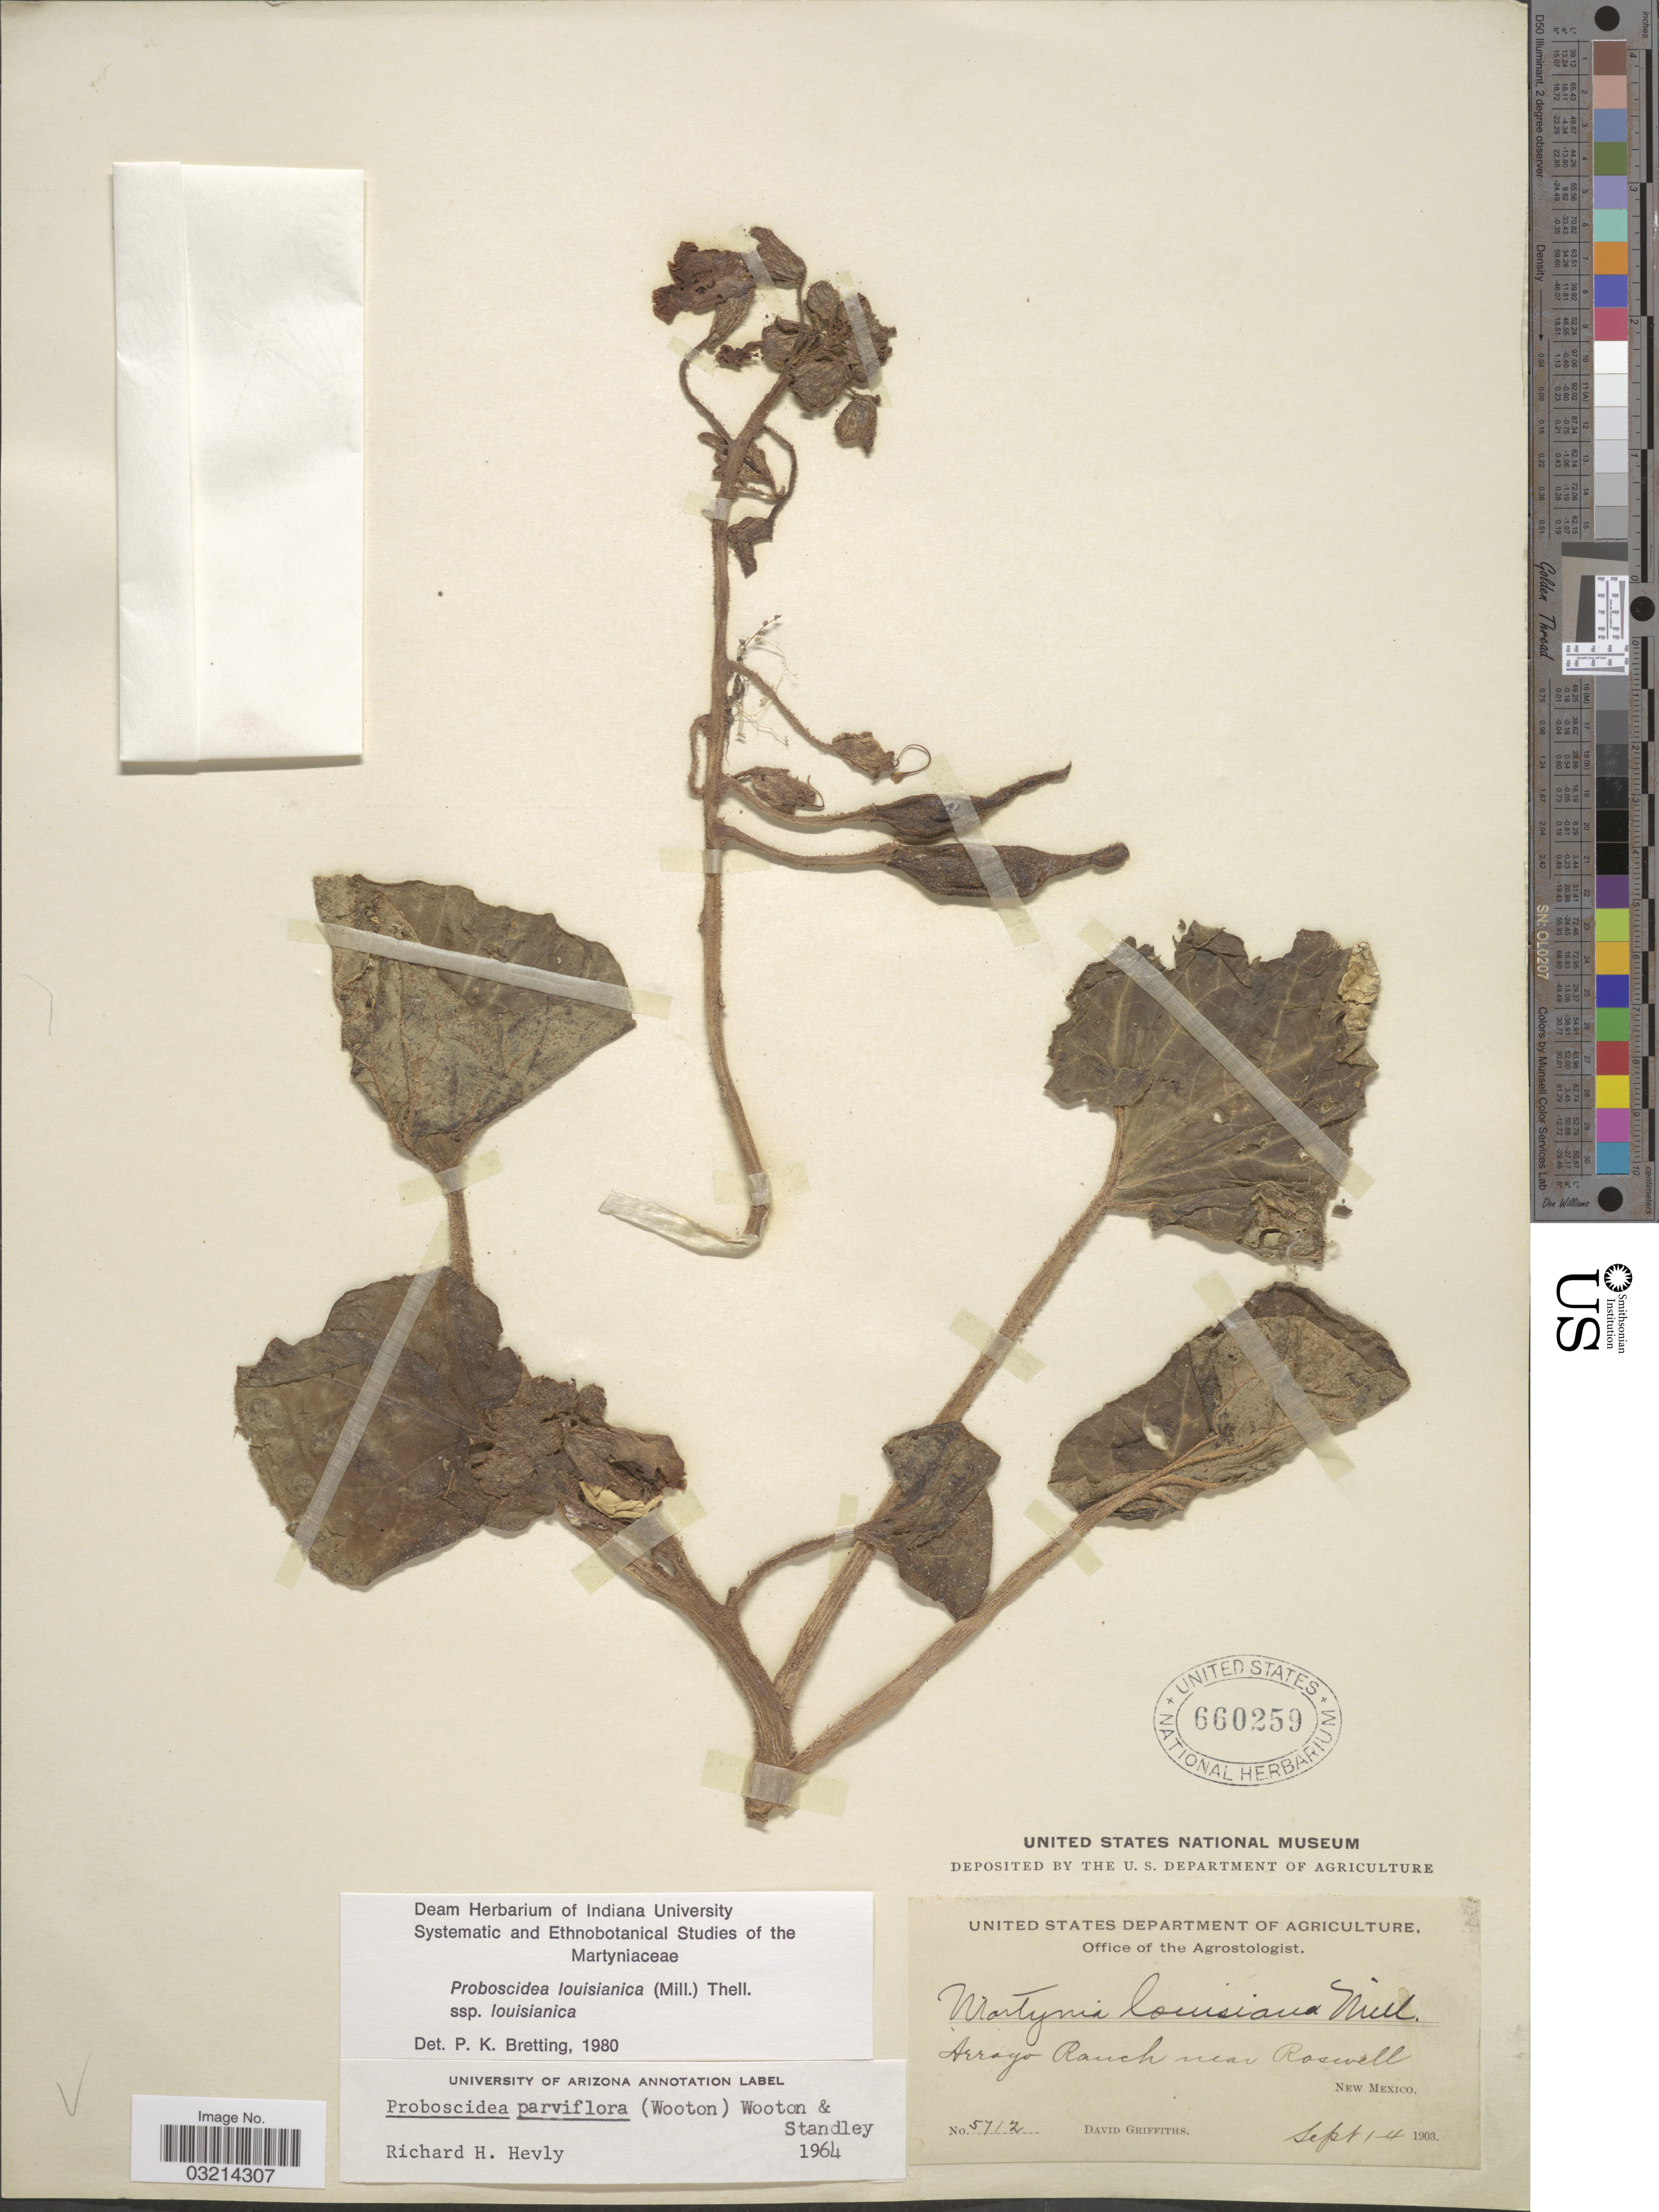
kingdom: Plantae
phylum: Tracheophyta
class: Magnoliopsida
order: Lamiales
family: Martyniaceae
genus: Proboscidea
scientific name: Proboscidea louisianica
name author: Thell.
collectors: D. Griffiths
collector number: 5712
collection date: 1903-09-01/1903-09-04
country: United States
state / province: New Mexico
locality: Arroyo Ranch near Roswell.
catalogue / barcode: US 660259